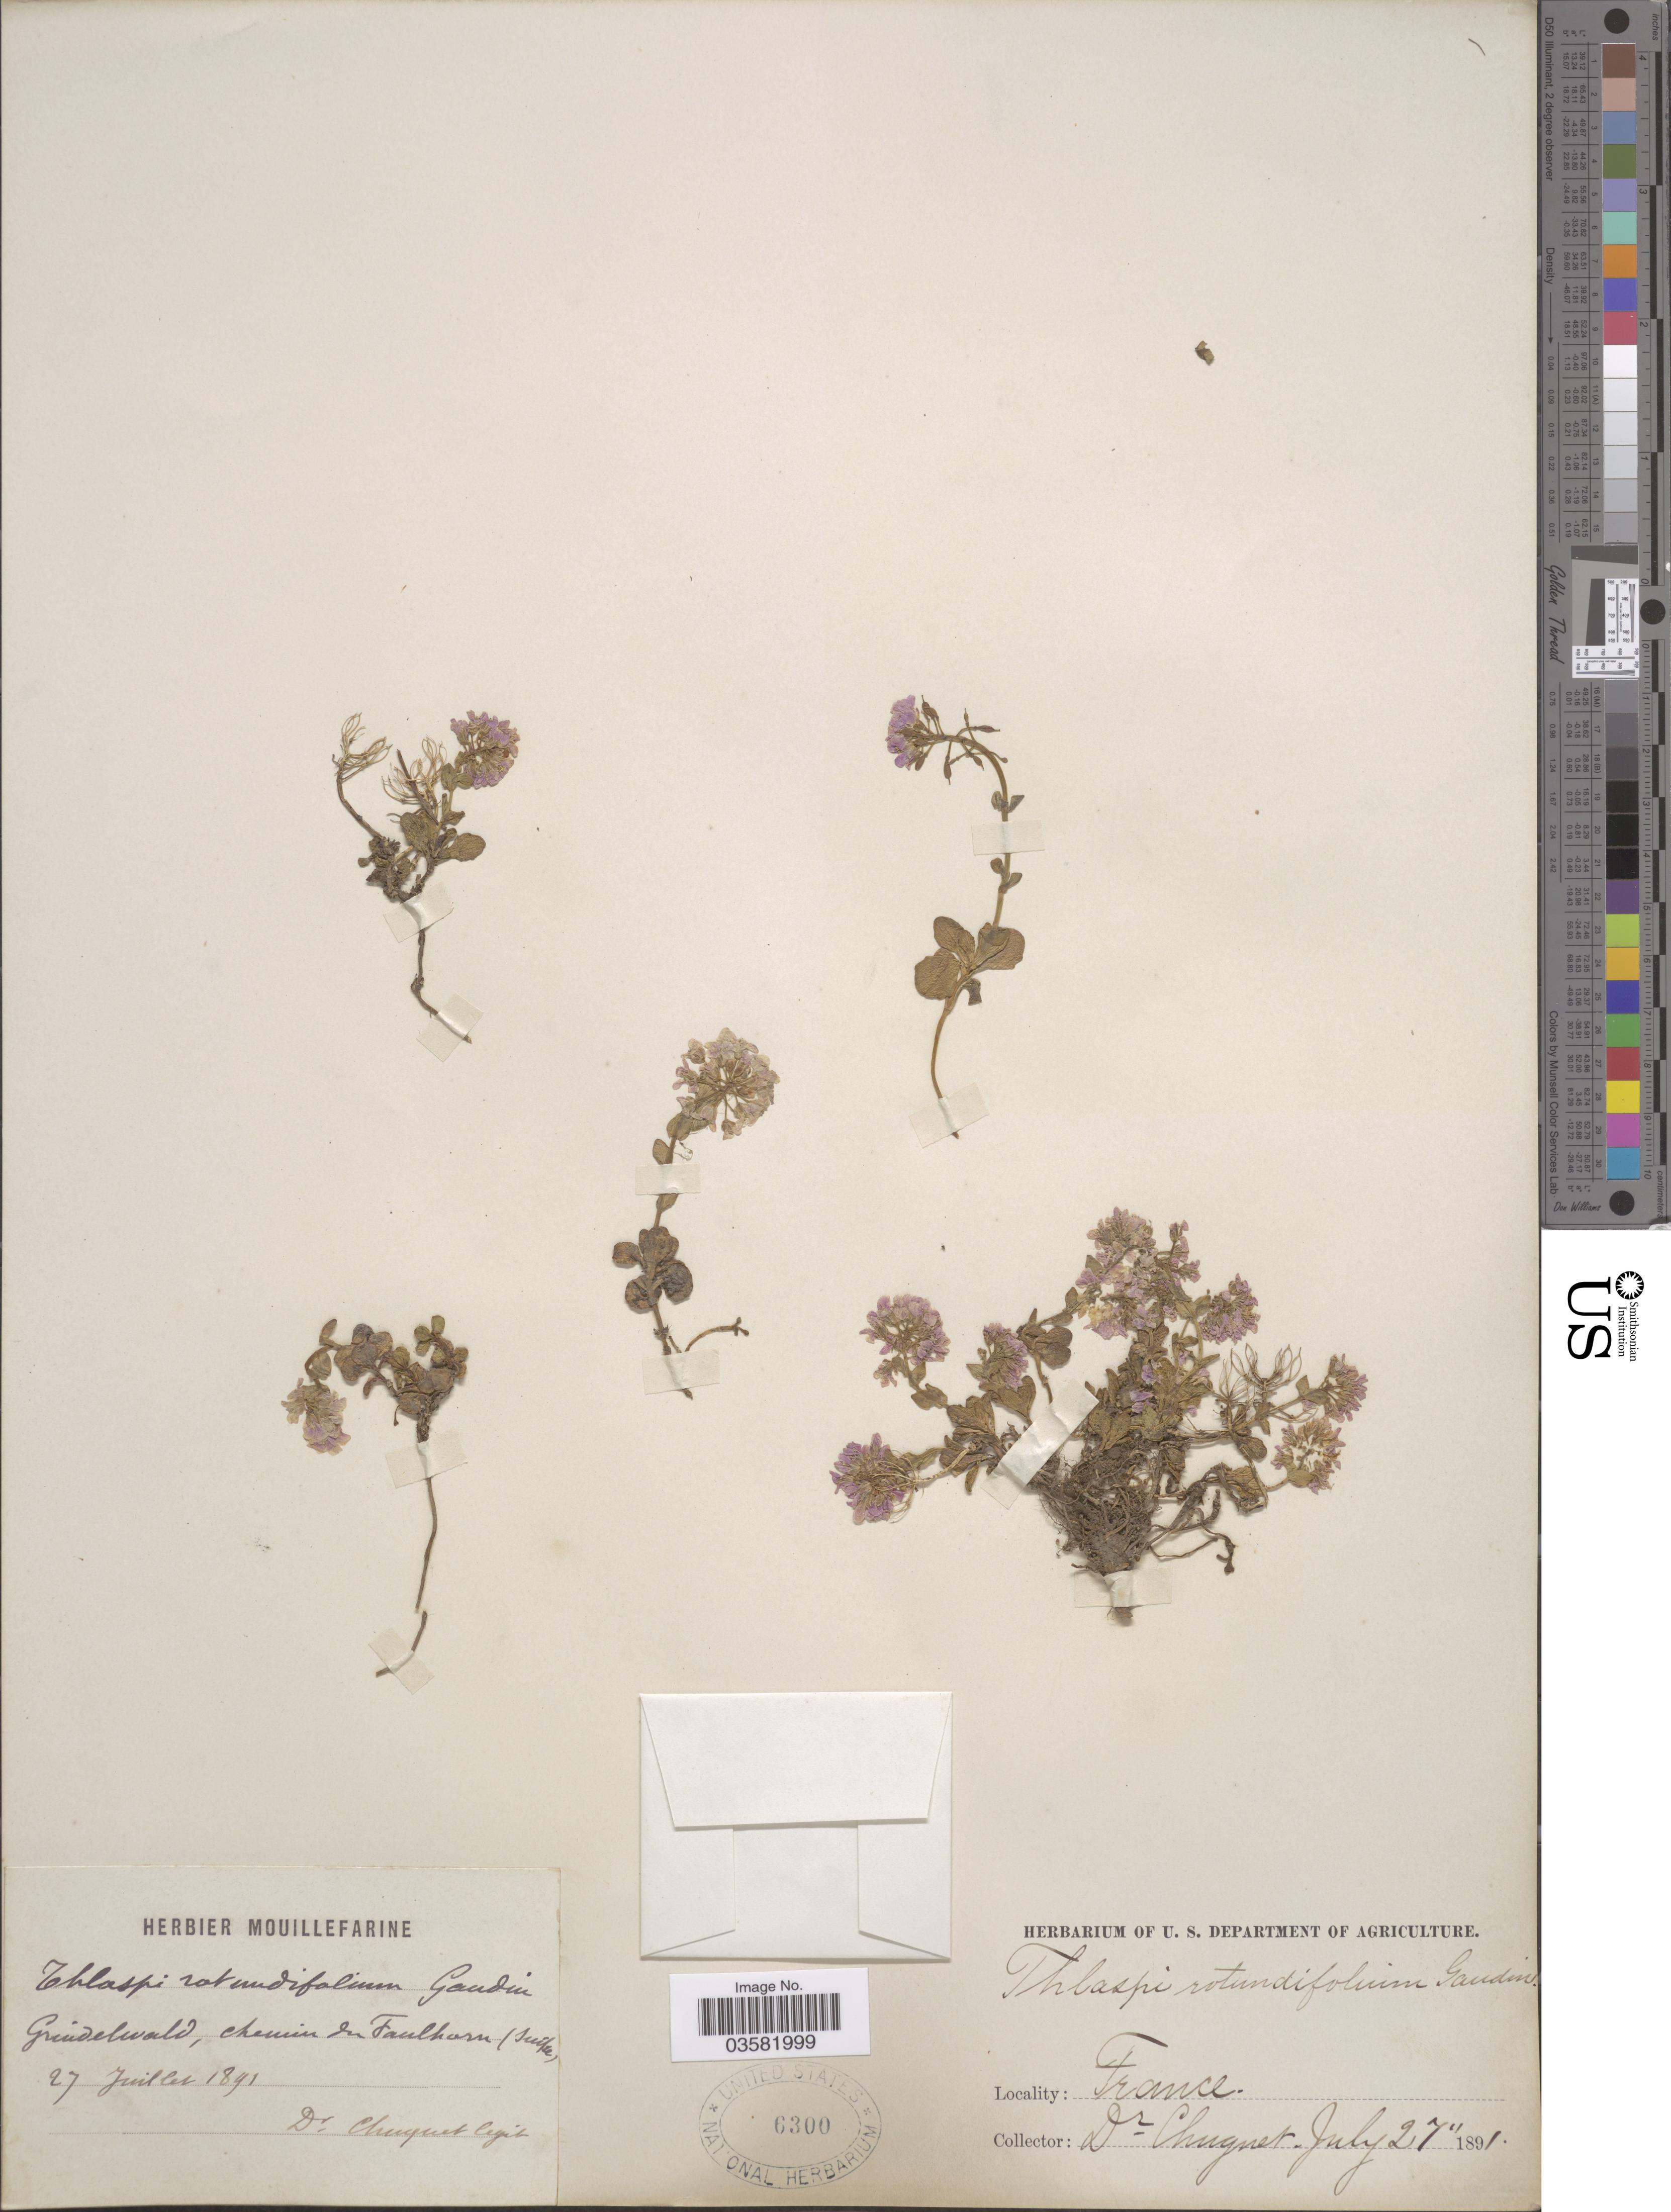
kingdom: Plantae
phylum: Tracheophyta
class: Magnoliopsida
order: Brassicales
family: Brassicaceae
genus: Thlaspi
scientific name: Thlaspi rotundifolium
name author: (L.) Gaudin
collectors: -. Chuguet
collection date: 1891-07-27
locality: Grindelwald, chemin du Faulhorn (Suisse). France.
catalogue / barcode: US 6300